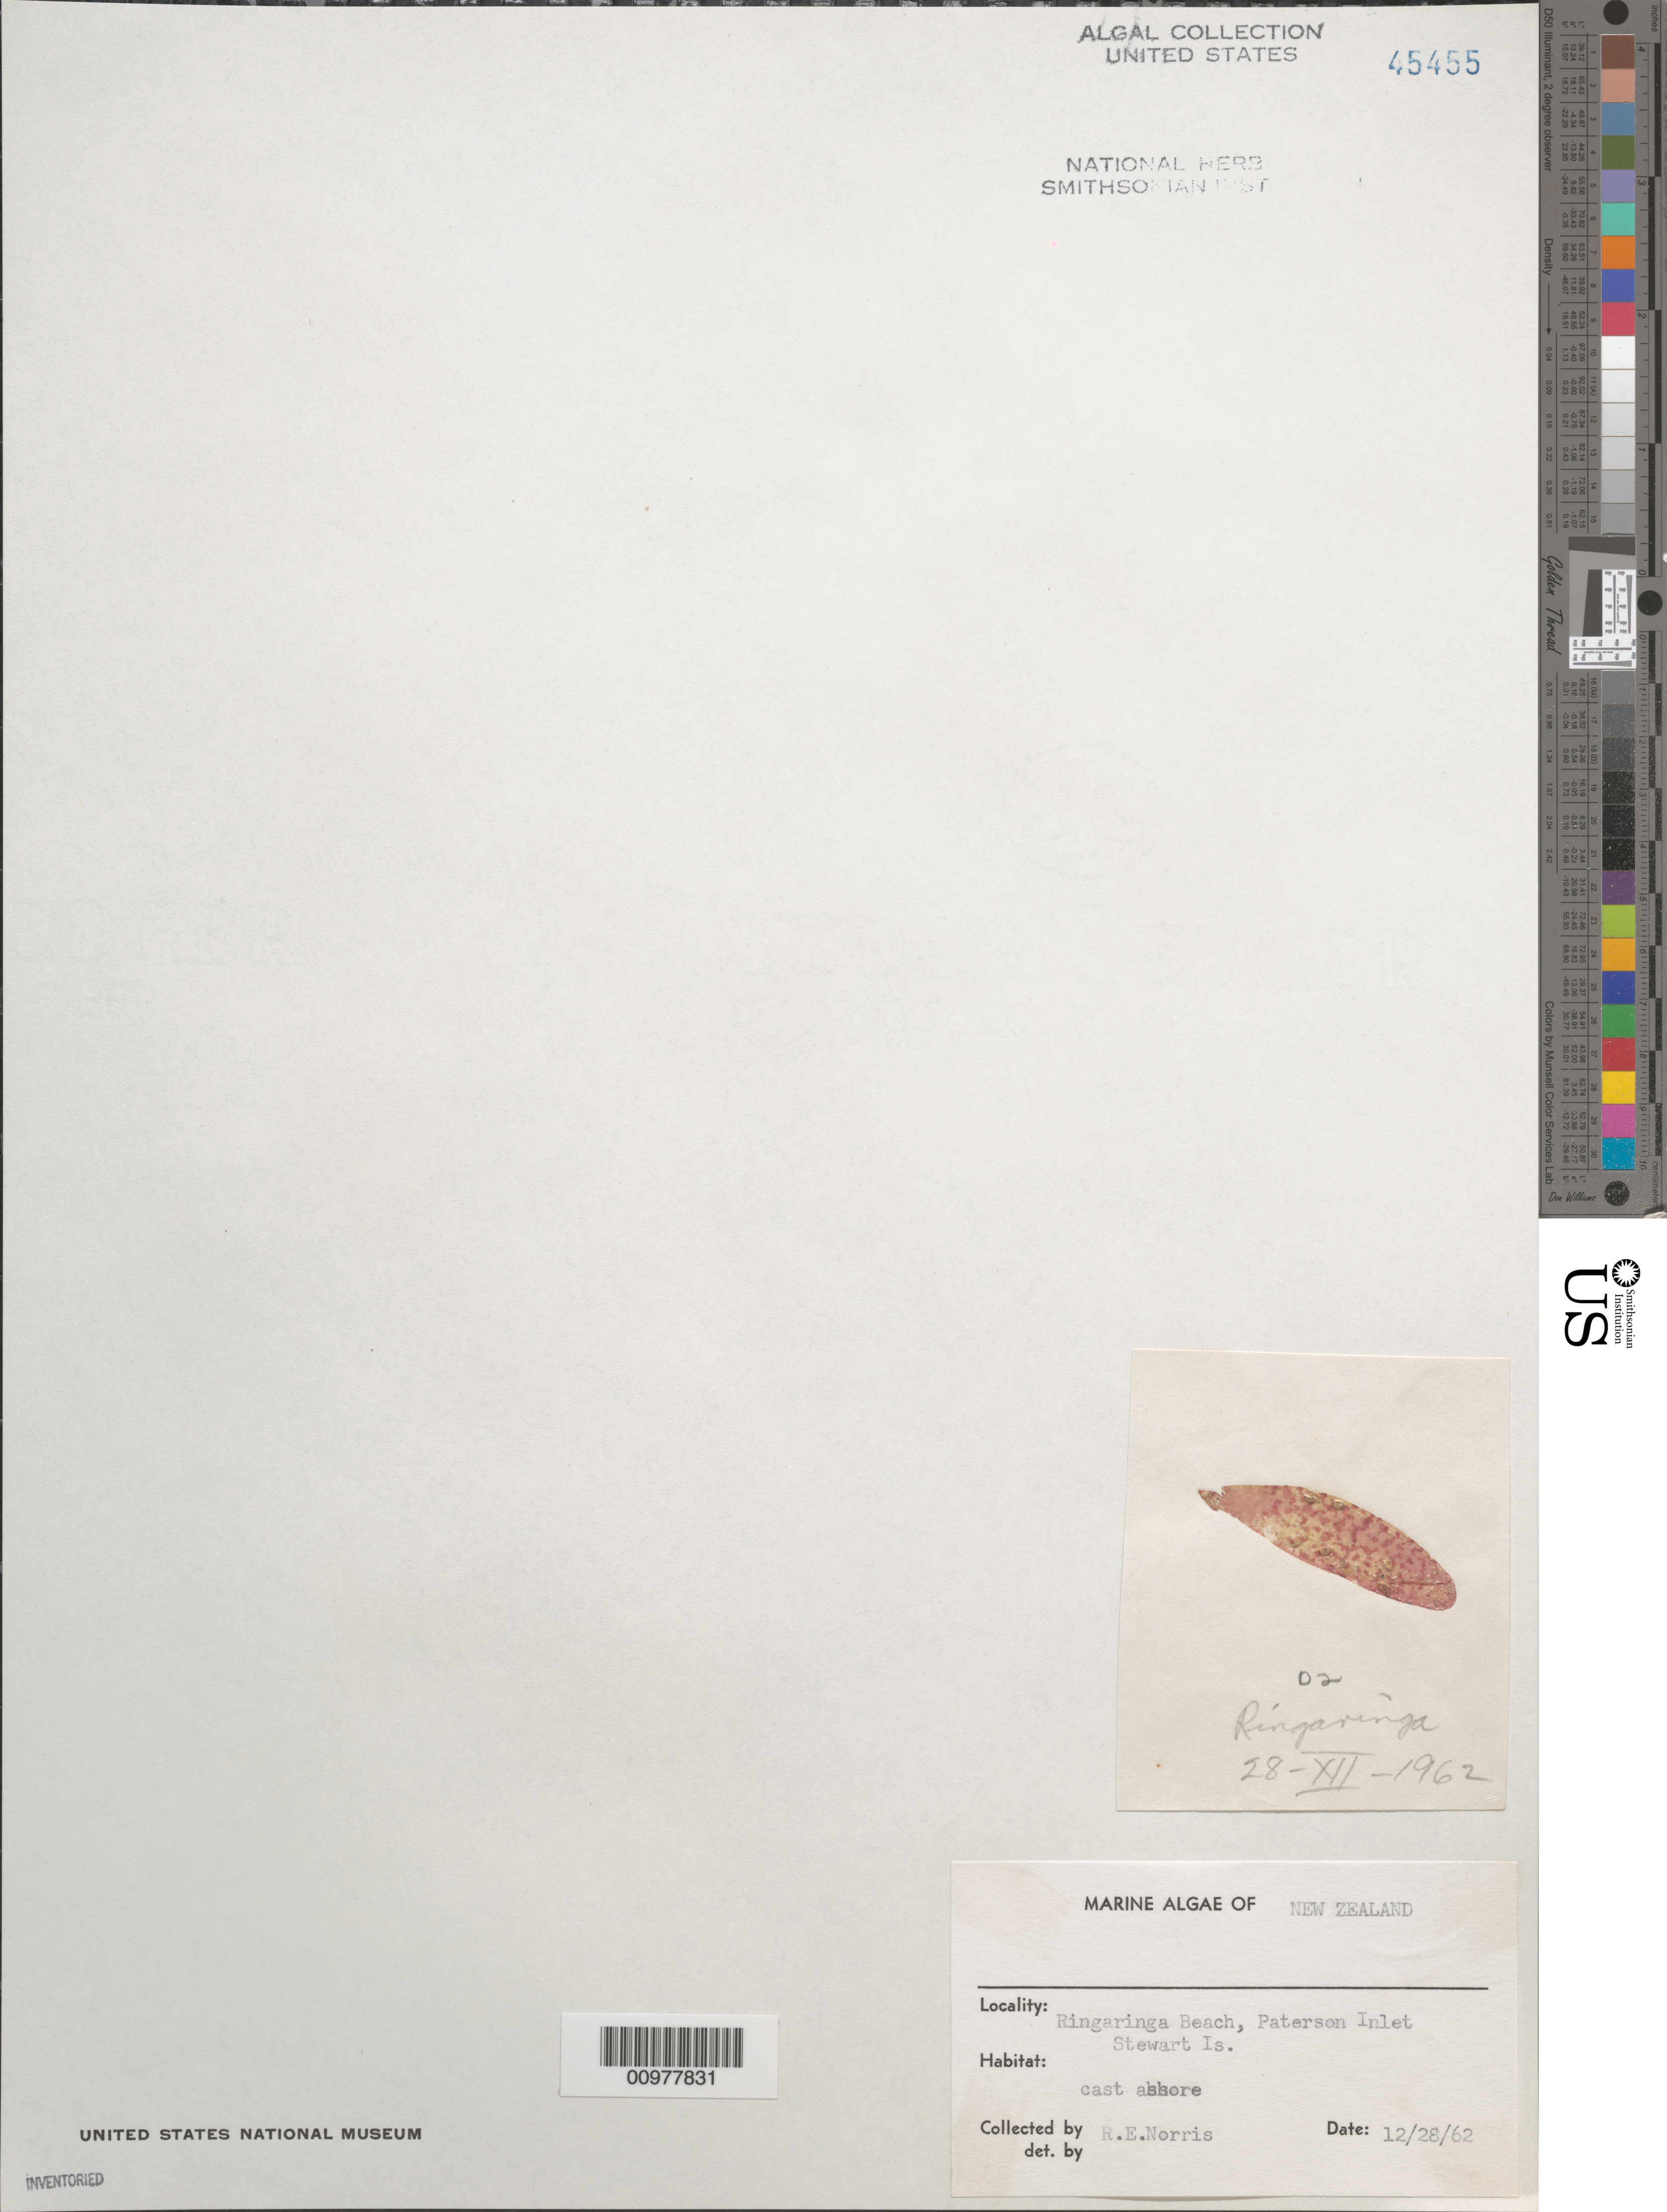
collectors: R. E. Norris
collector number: D-2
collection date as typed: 28 Dec 1962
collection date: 1962-12-28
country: New Zealand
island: Stewart Island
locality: Ringaringa Beach, Paterson Inlet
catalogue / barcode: US 45455